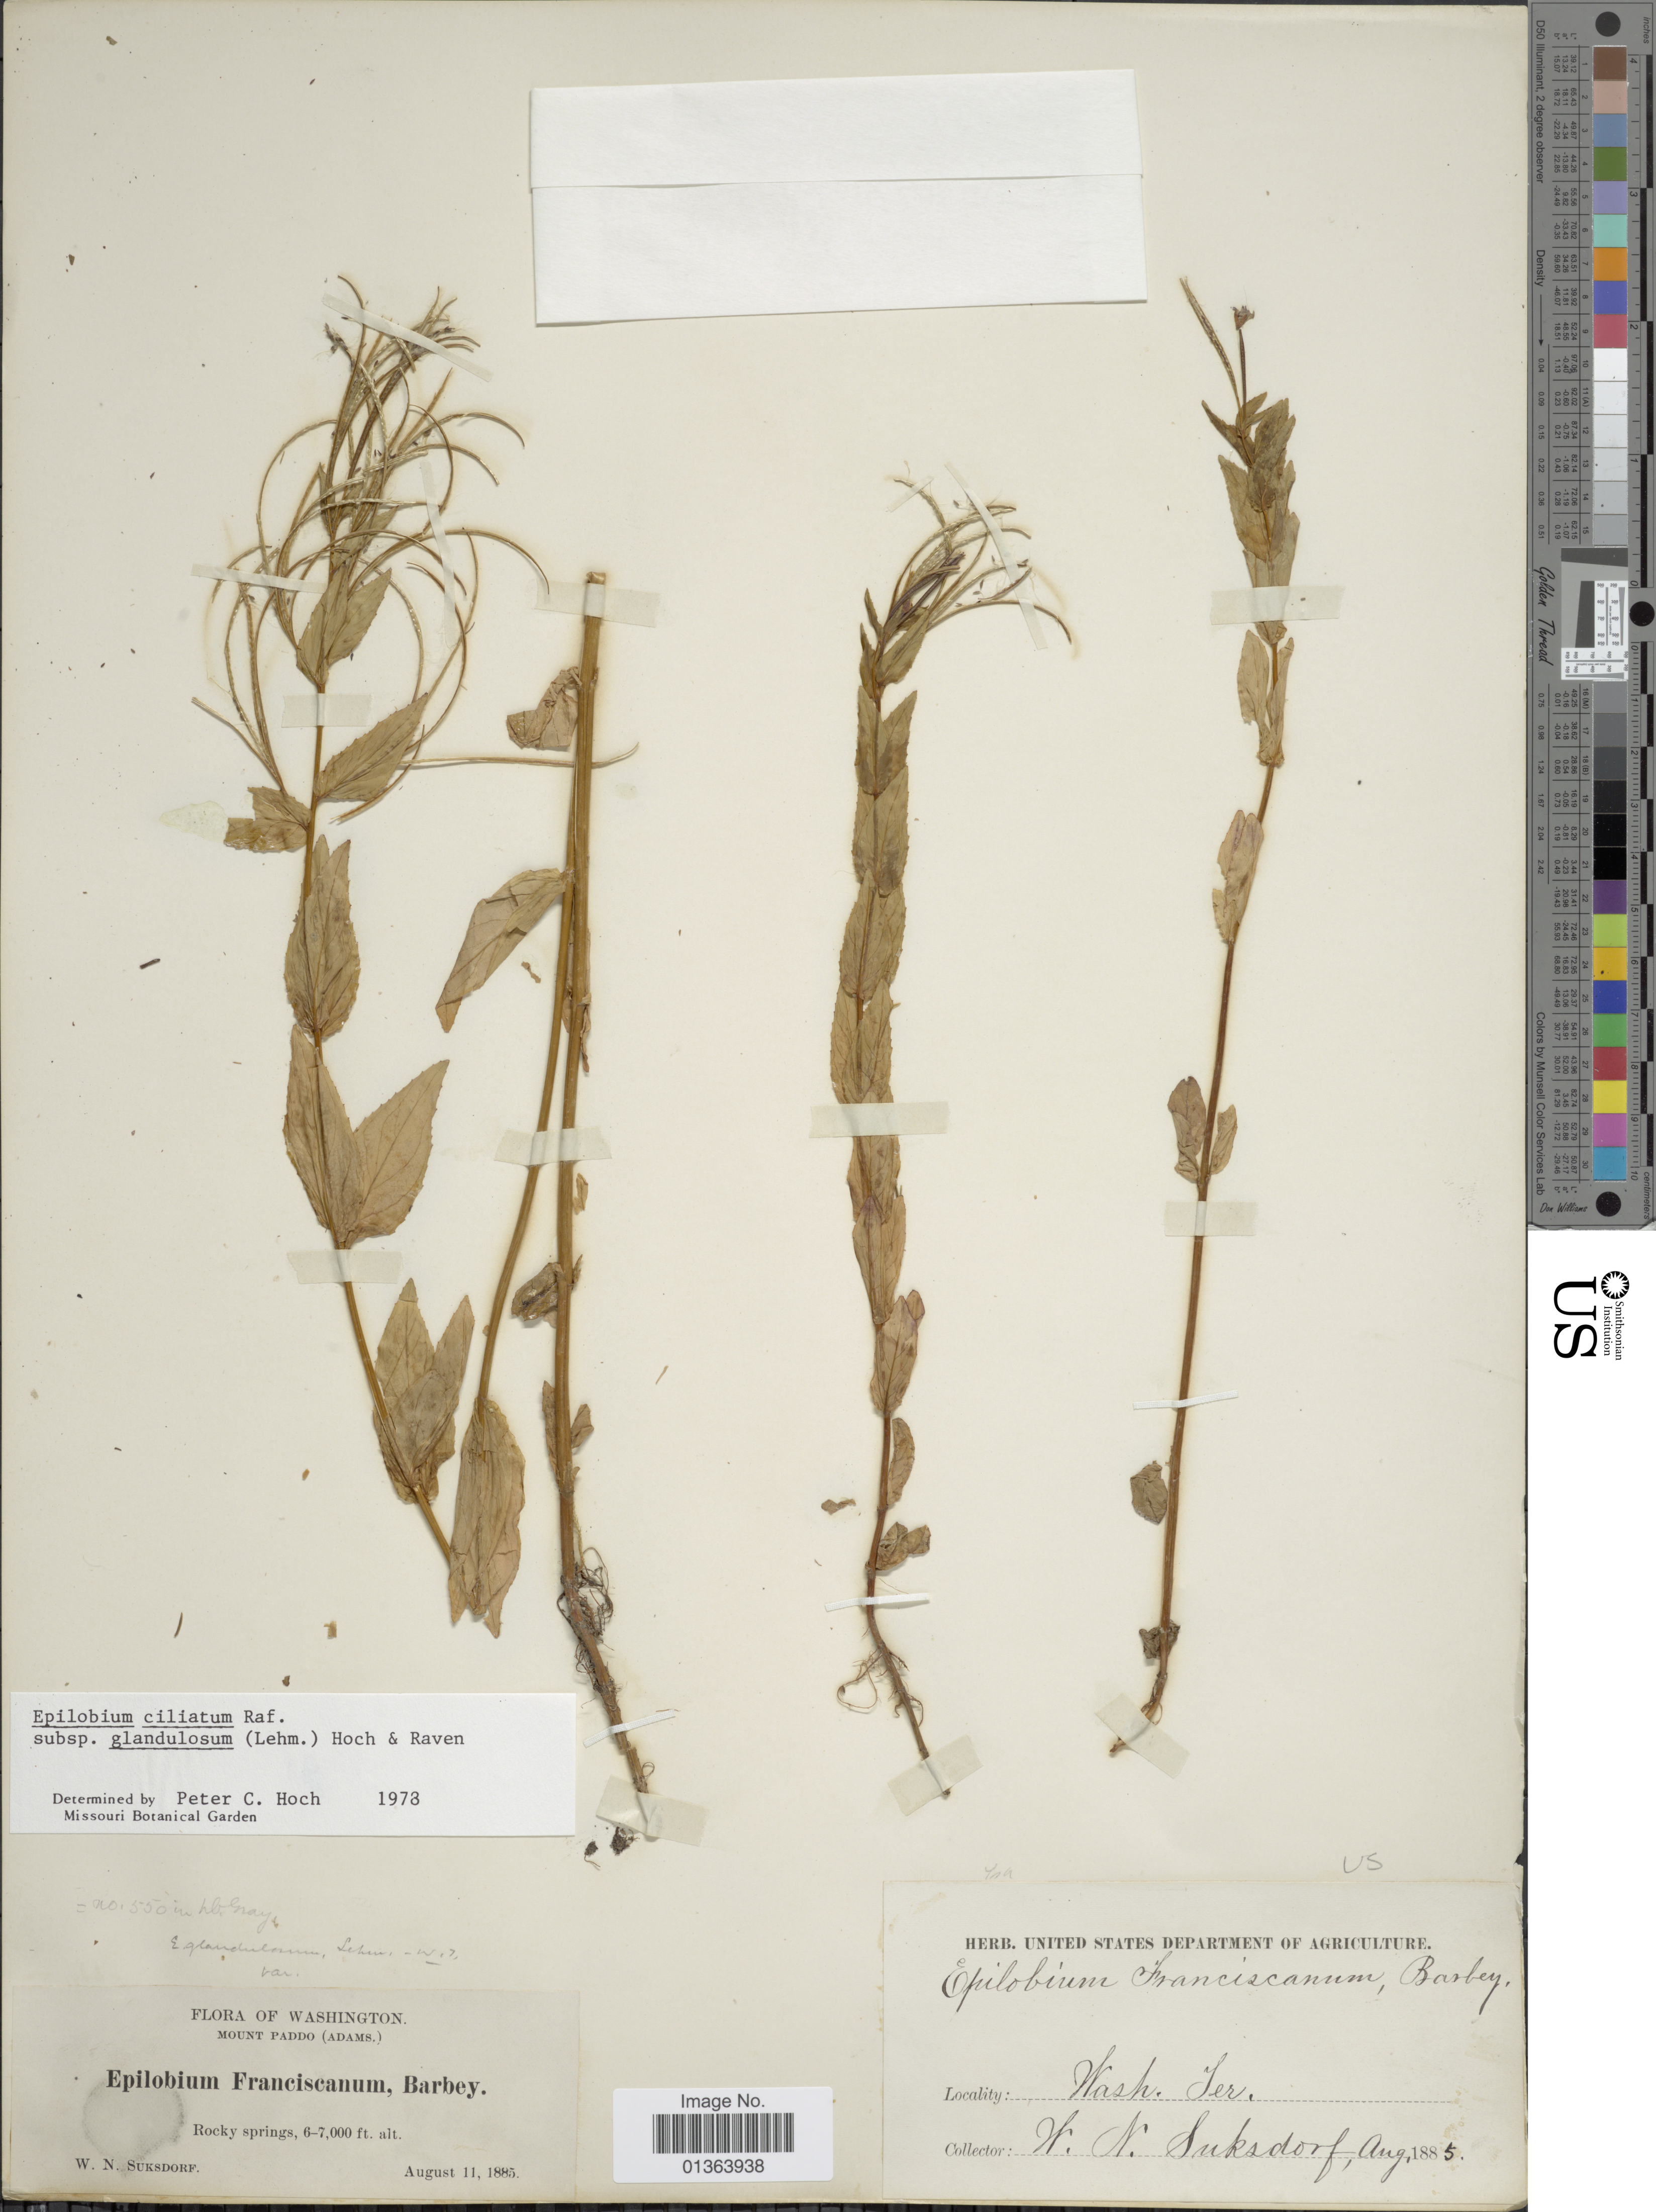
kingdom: Plantae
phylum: Tracheophyta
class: Magnoliopsida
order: Myrtales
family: Onagraceae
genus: Epilobium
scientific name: Epilobium ciliatum subsp. glandulosum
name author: (Lehm.) Hoch & P.H. Raven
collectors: W. N. Suksdorf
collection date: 1885-08-11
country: United States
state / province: Washington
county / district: Skamania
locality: Mount Paddo (Adams.).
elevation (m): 1829